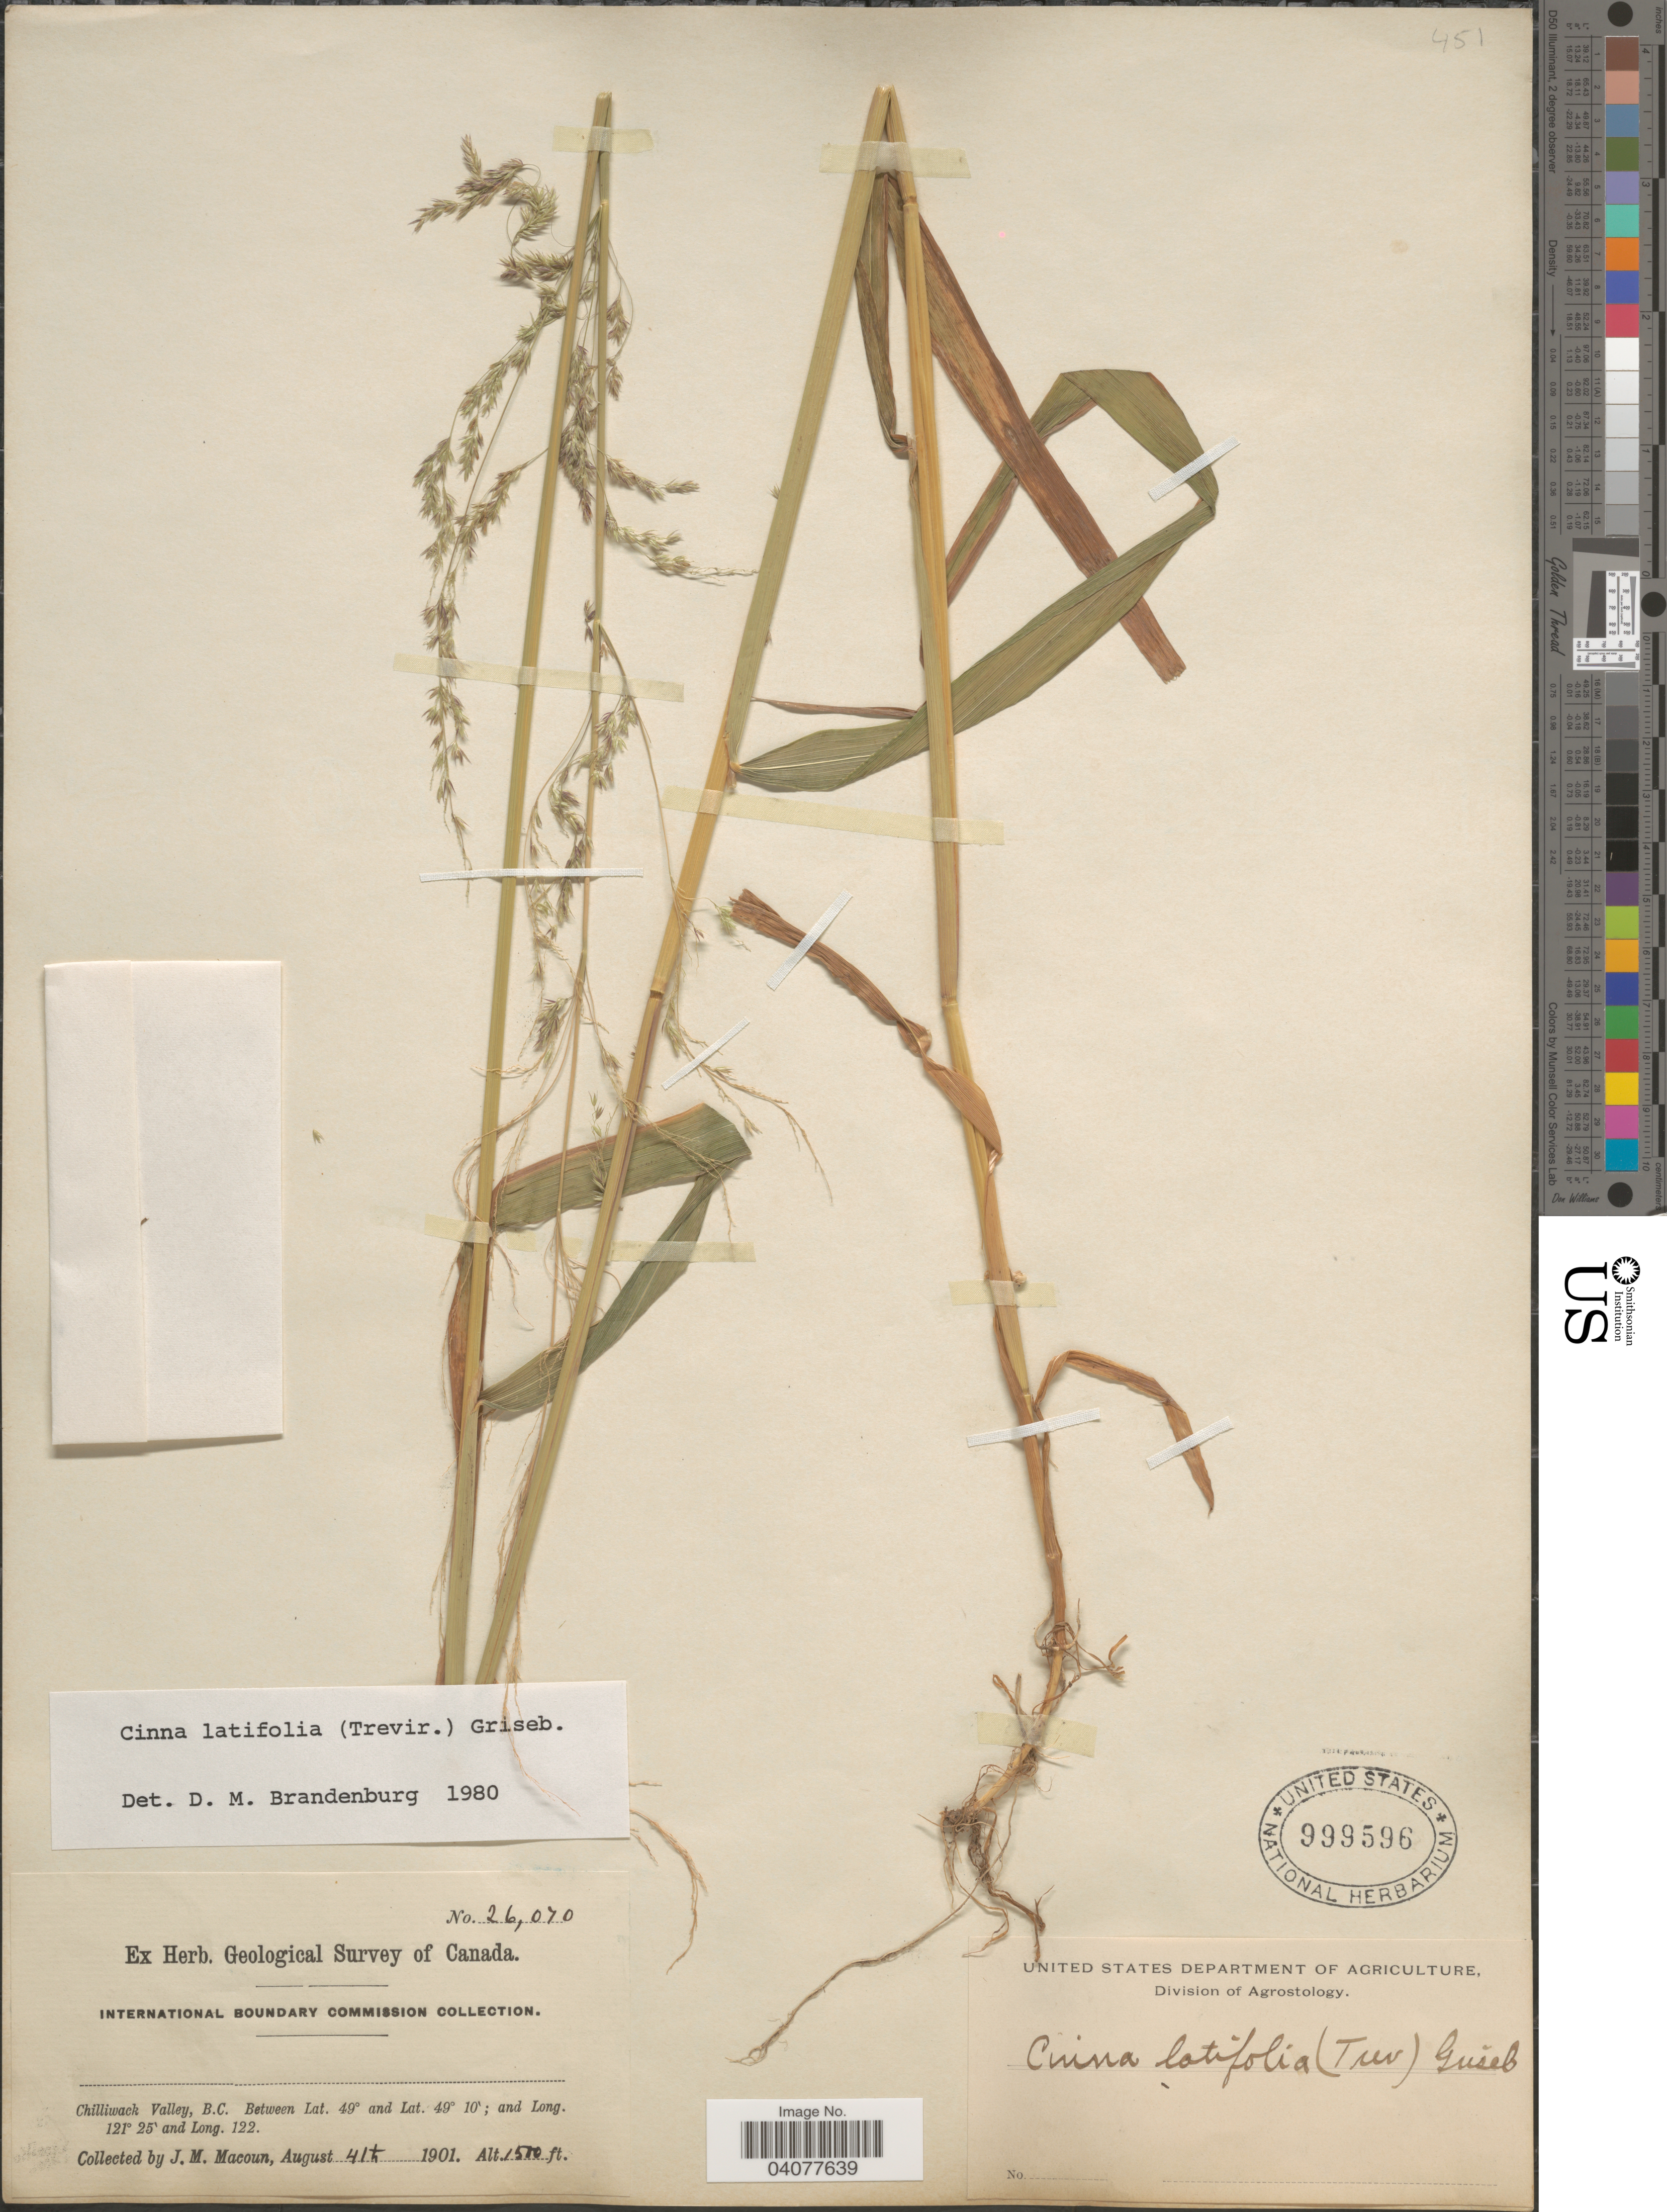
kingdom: Plantae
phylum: Tracheophyta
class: Liliopsida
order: Poales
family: Poaceae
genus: Cinna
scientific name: Cinna latifolia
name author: (Trevir. ex Goeppert) Griseb.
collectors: J. M. Macoun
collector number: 26070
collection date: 1901-08-04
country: Canada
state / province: British Columbia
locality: Herb. Geological Survey of Canada. Chilliwack Valley.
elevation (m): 457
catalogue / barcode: US 999596